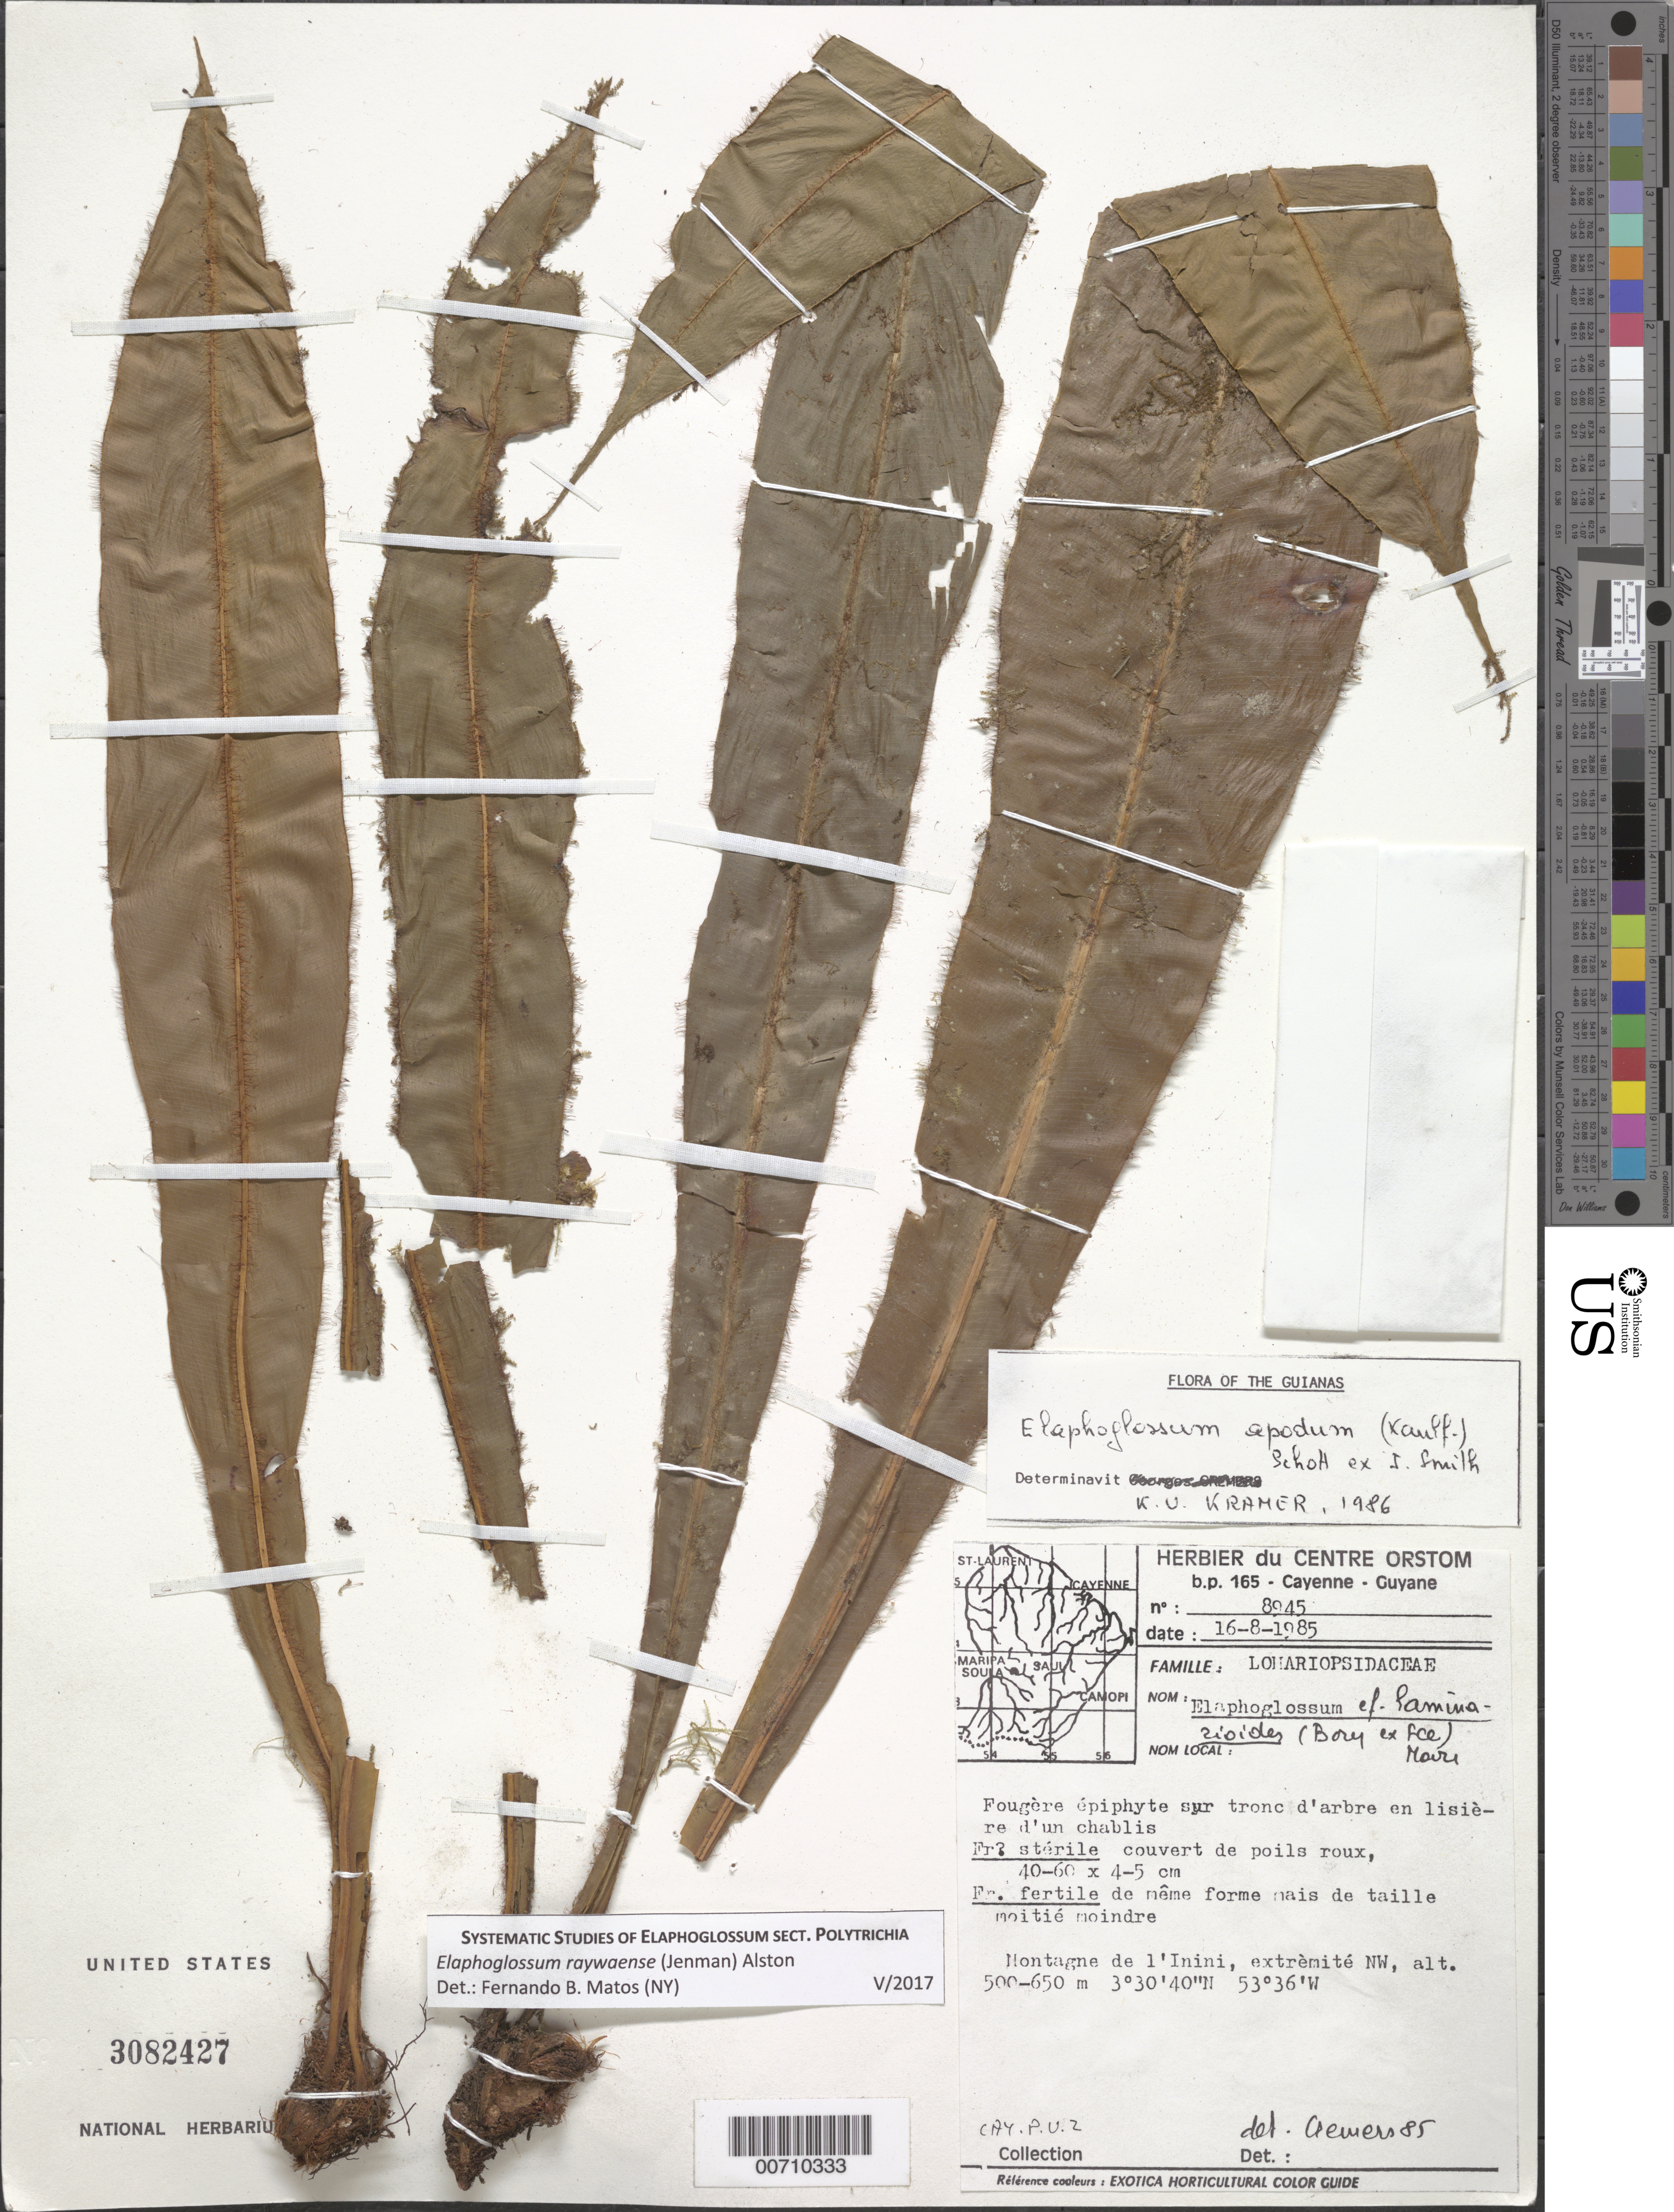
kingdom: Plantae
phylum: Tracheophyta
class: Polypodiopsida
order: Polypodiales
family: Dryopteridaceae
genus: Elaphoglossum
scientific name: Elaphoglossum apodum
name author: (Kaulf.) Schott ex J. Sm.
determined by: Kramer, K. U.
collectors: G. Cremers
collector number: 8945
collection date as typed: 16-Aug-85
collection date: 1985-08-16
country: French Guiana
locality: Montagne de l'Inini, extrèmité NW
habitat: Sur tronc d'arbre en lisière d'un chablis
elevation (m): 500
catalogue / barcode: US 3082427